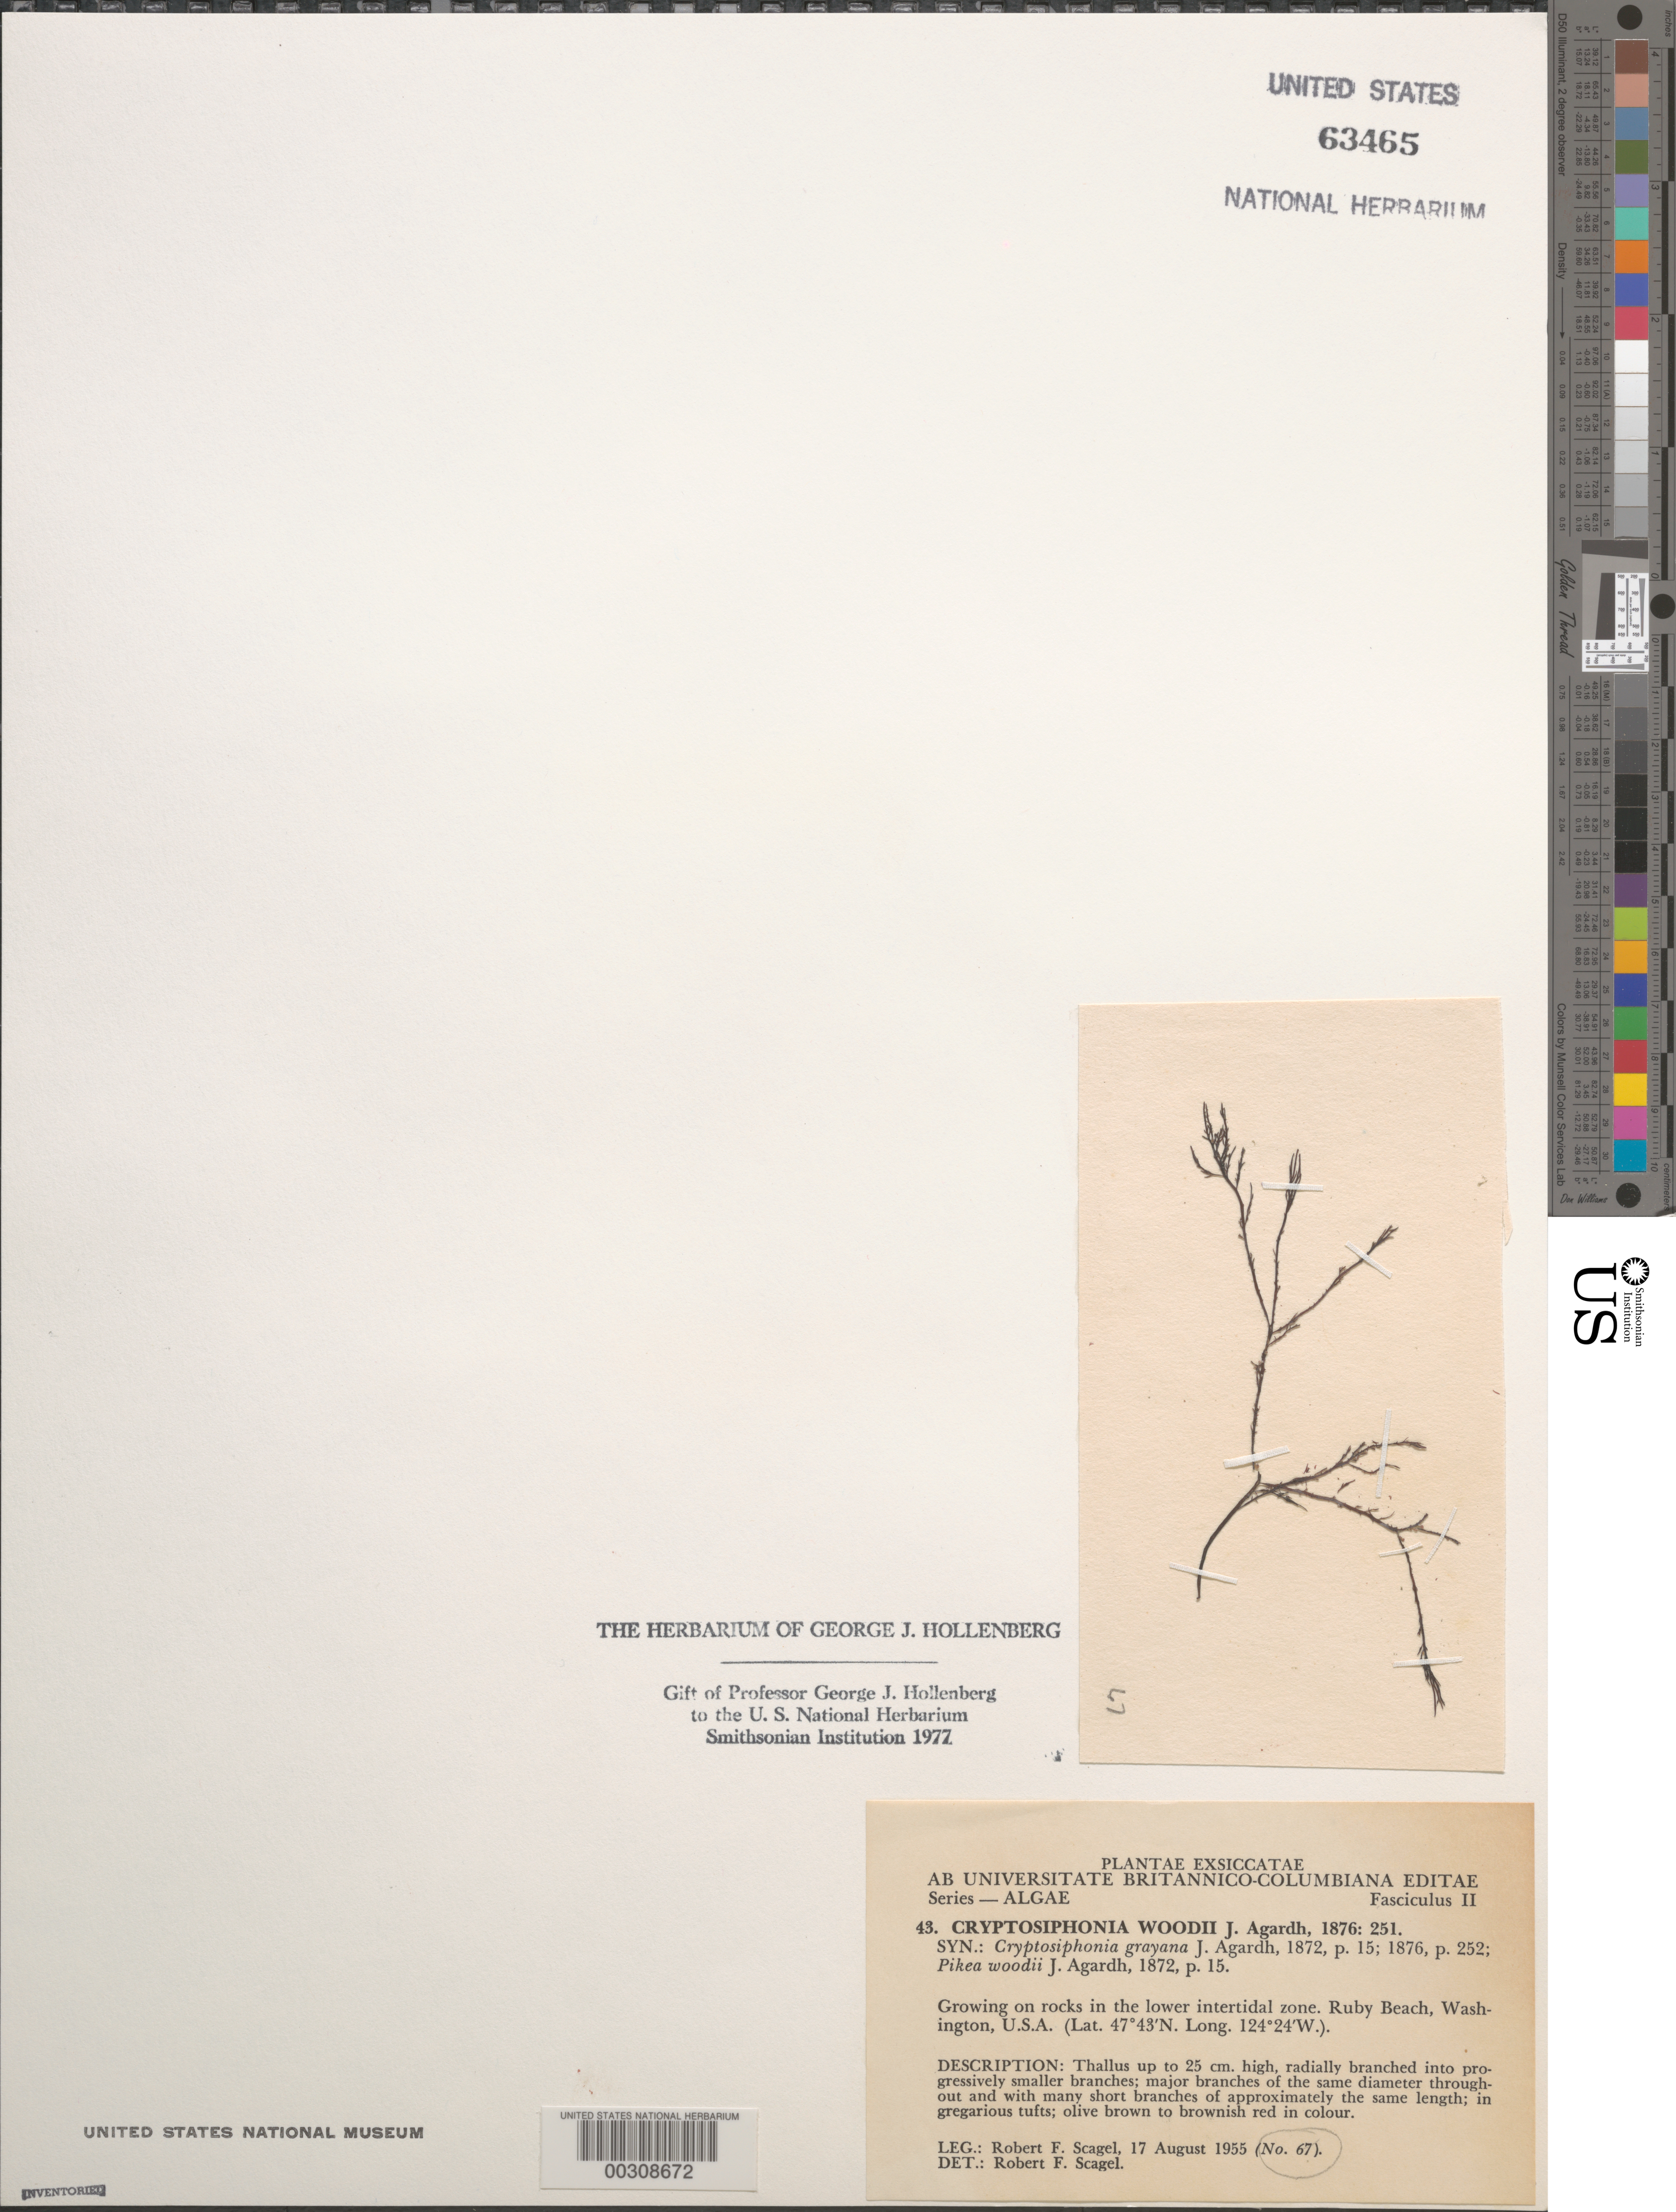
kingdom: Plantae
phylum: Rhodophyta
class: Florideophyceae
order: Gigartinales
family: Dumontiaceae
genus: Cryptosiphonia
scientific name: Cryptosiphonia woodii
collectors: R. F. Scagel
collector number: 67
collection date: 1955-08-17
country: United States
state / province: Washington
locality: On rocks in the lower intertidal zone. Ruby Beach.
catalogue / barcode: US 63465